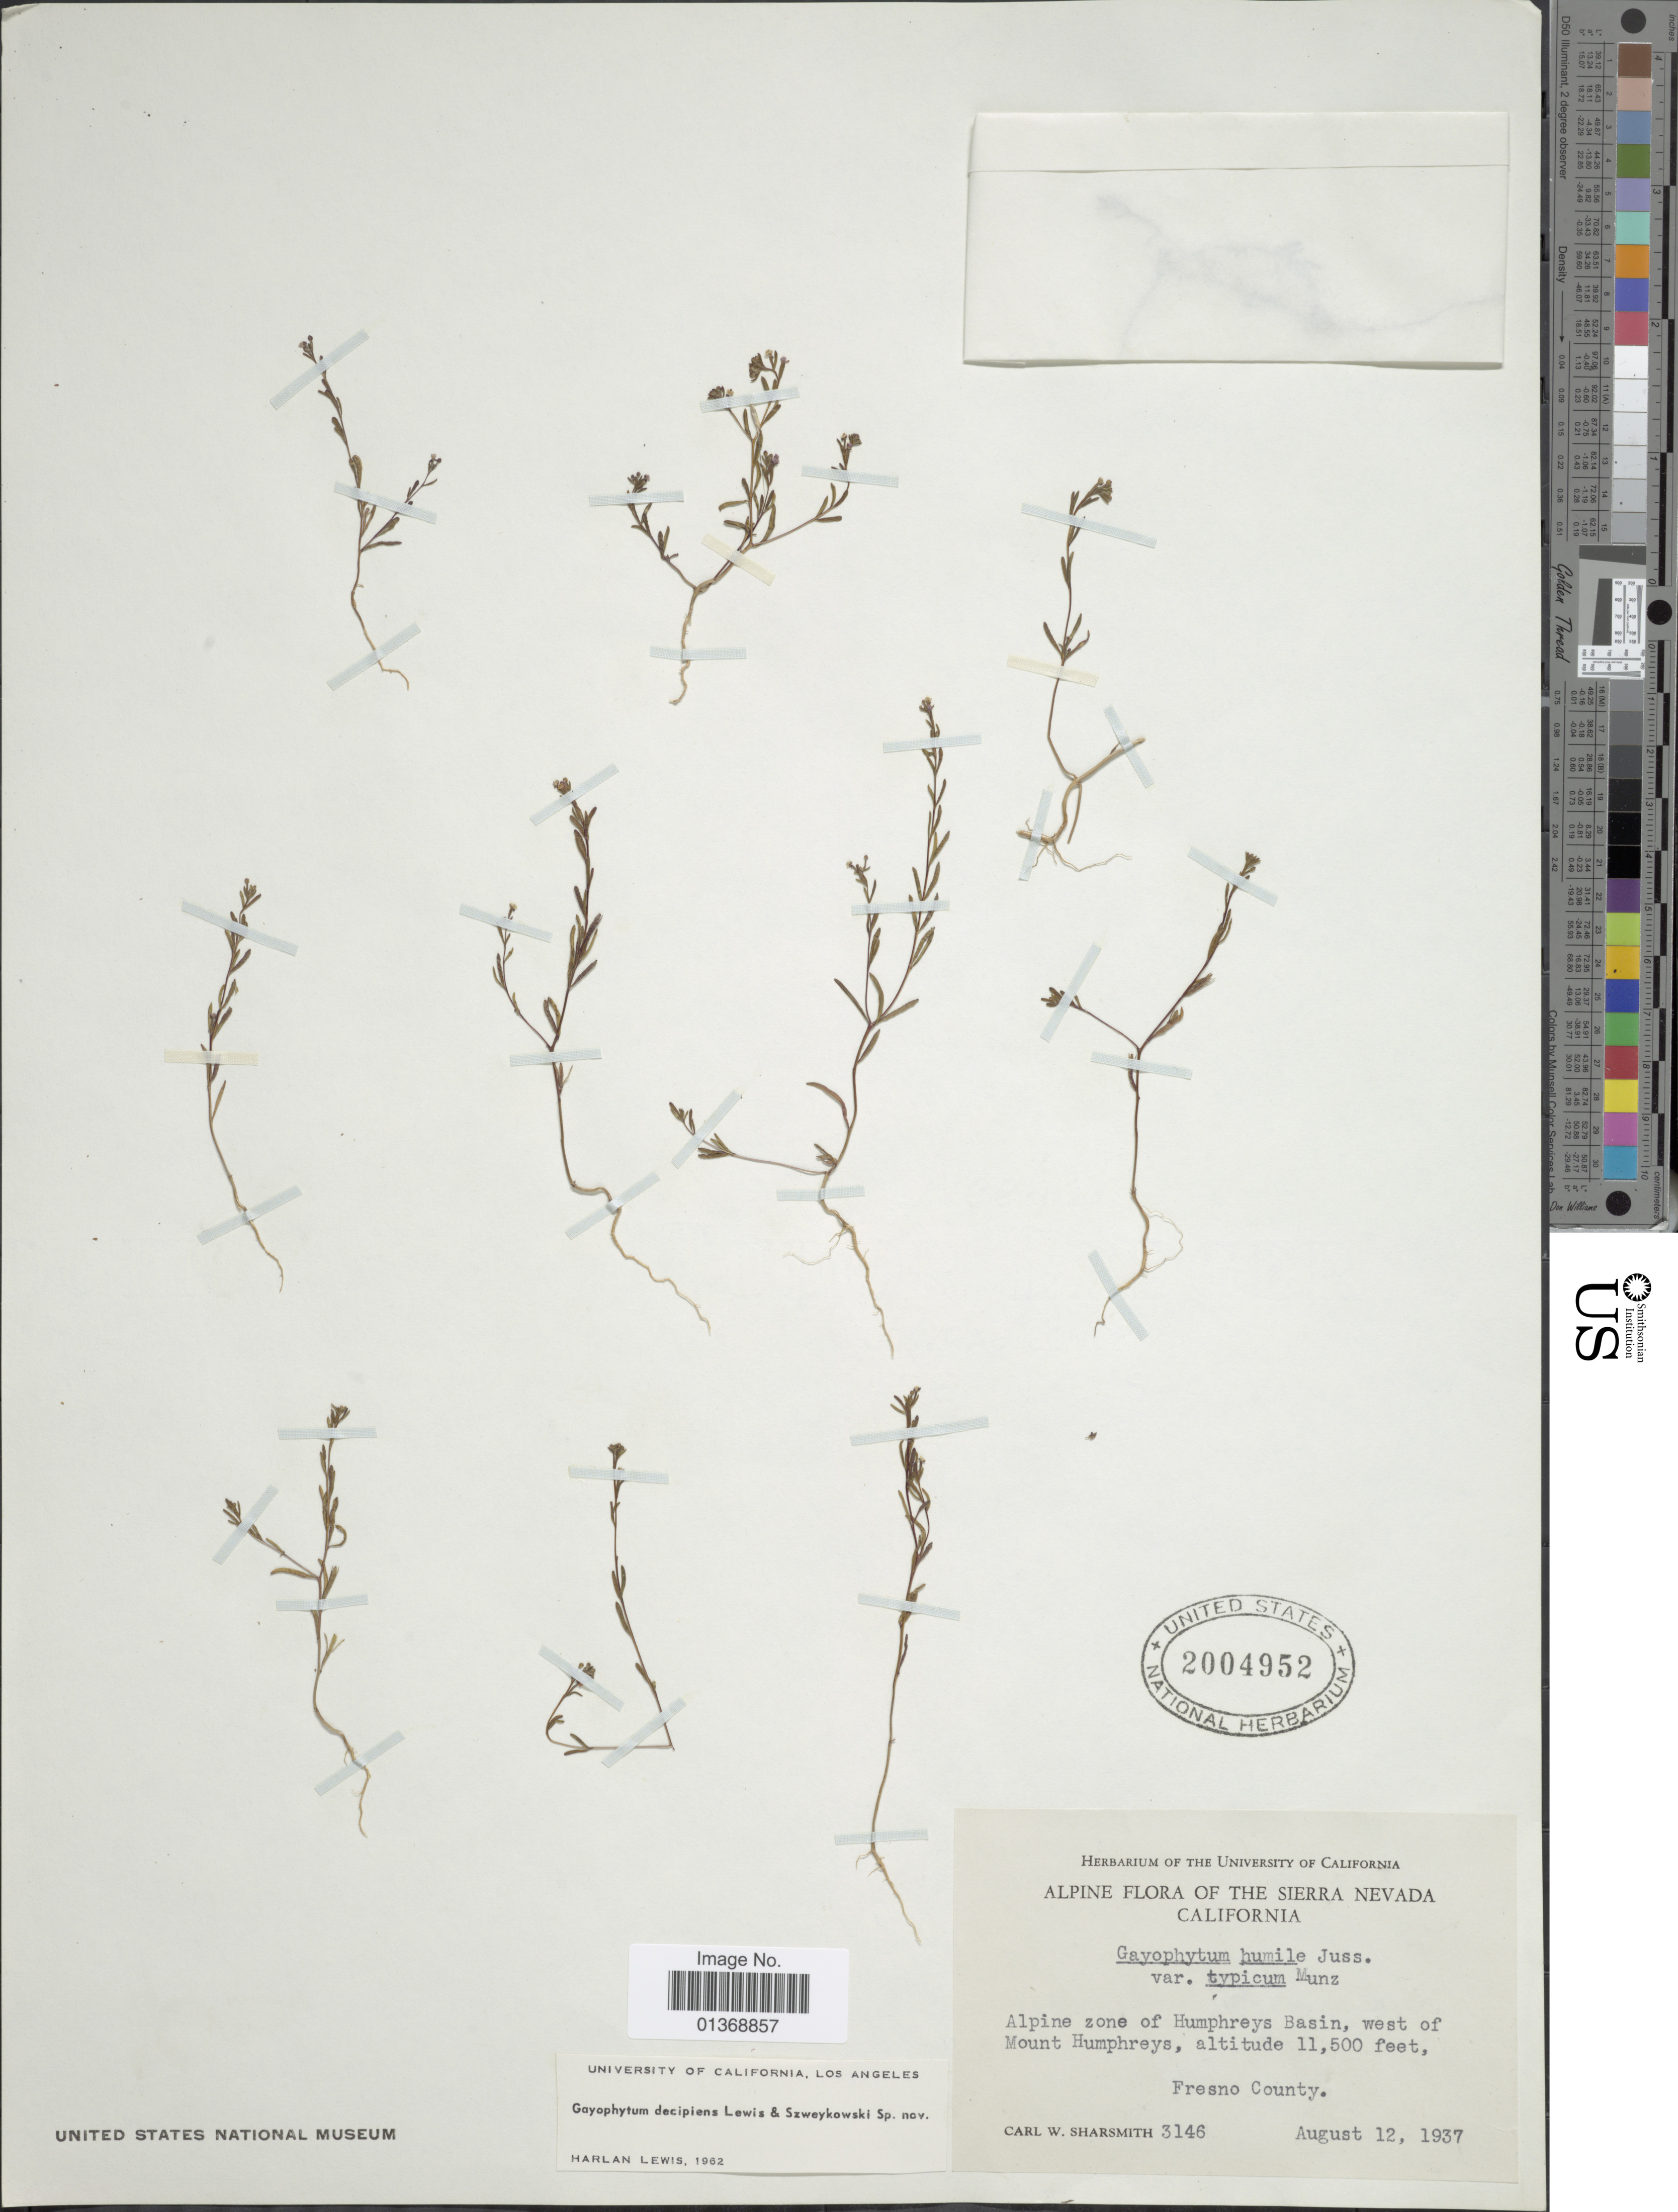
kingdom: Plantae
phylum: Tracheophyta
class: Magnoliopsida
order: Myrtales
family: Onagraceae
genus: Gayophytum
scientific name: Gayophytum decipiens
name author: F. H. Lewis & Szweyk.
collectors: C. Sharsmith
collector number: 3146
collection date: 1937-08-12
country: United States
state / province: Nevada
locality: Alpine Flora of the Sierra Nevada, Alpine zone of Humphreys Basin, west of Mount Humphreys, Fresno County1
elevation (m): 3505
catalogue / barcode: US 2004952